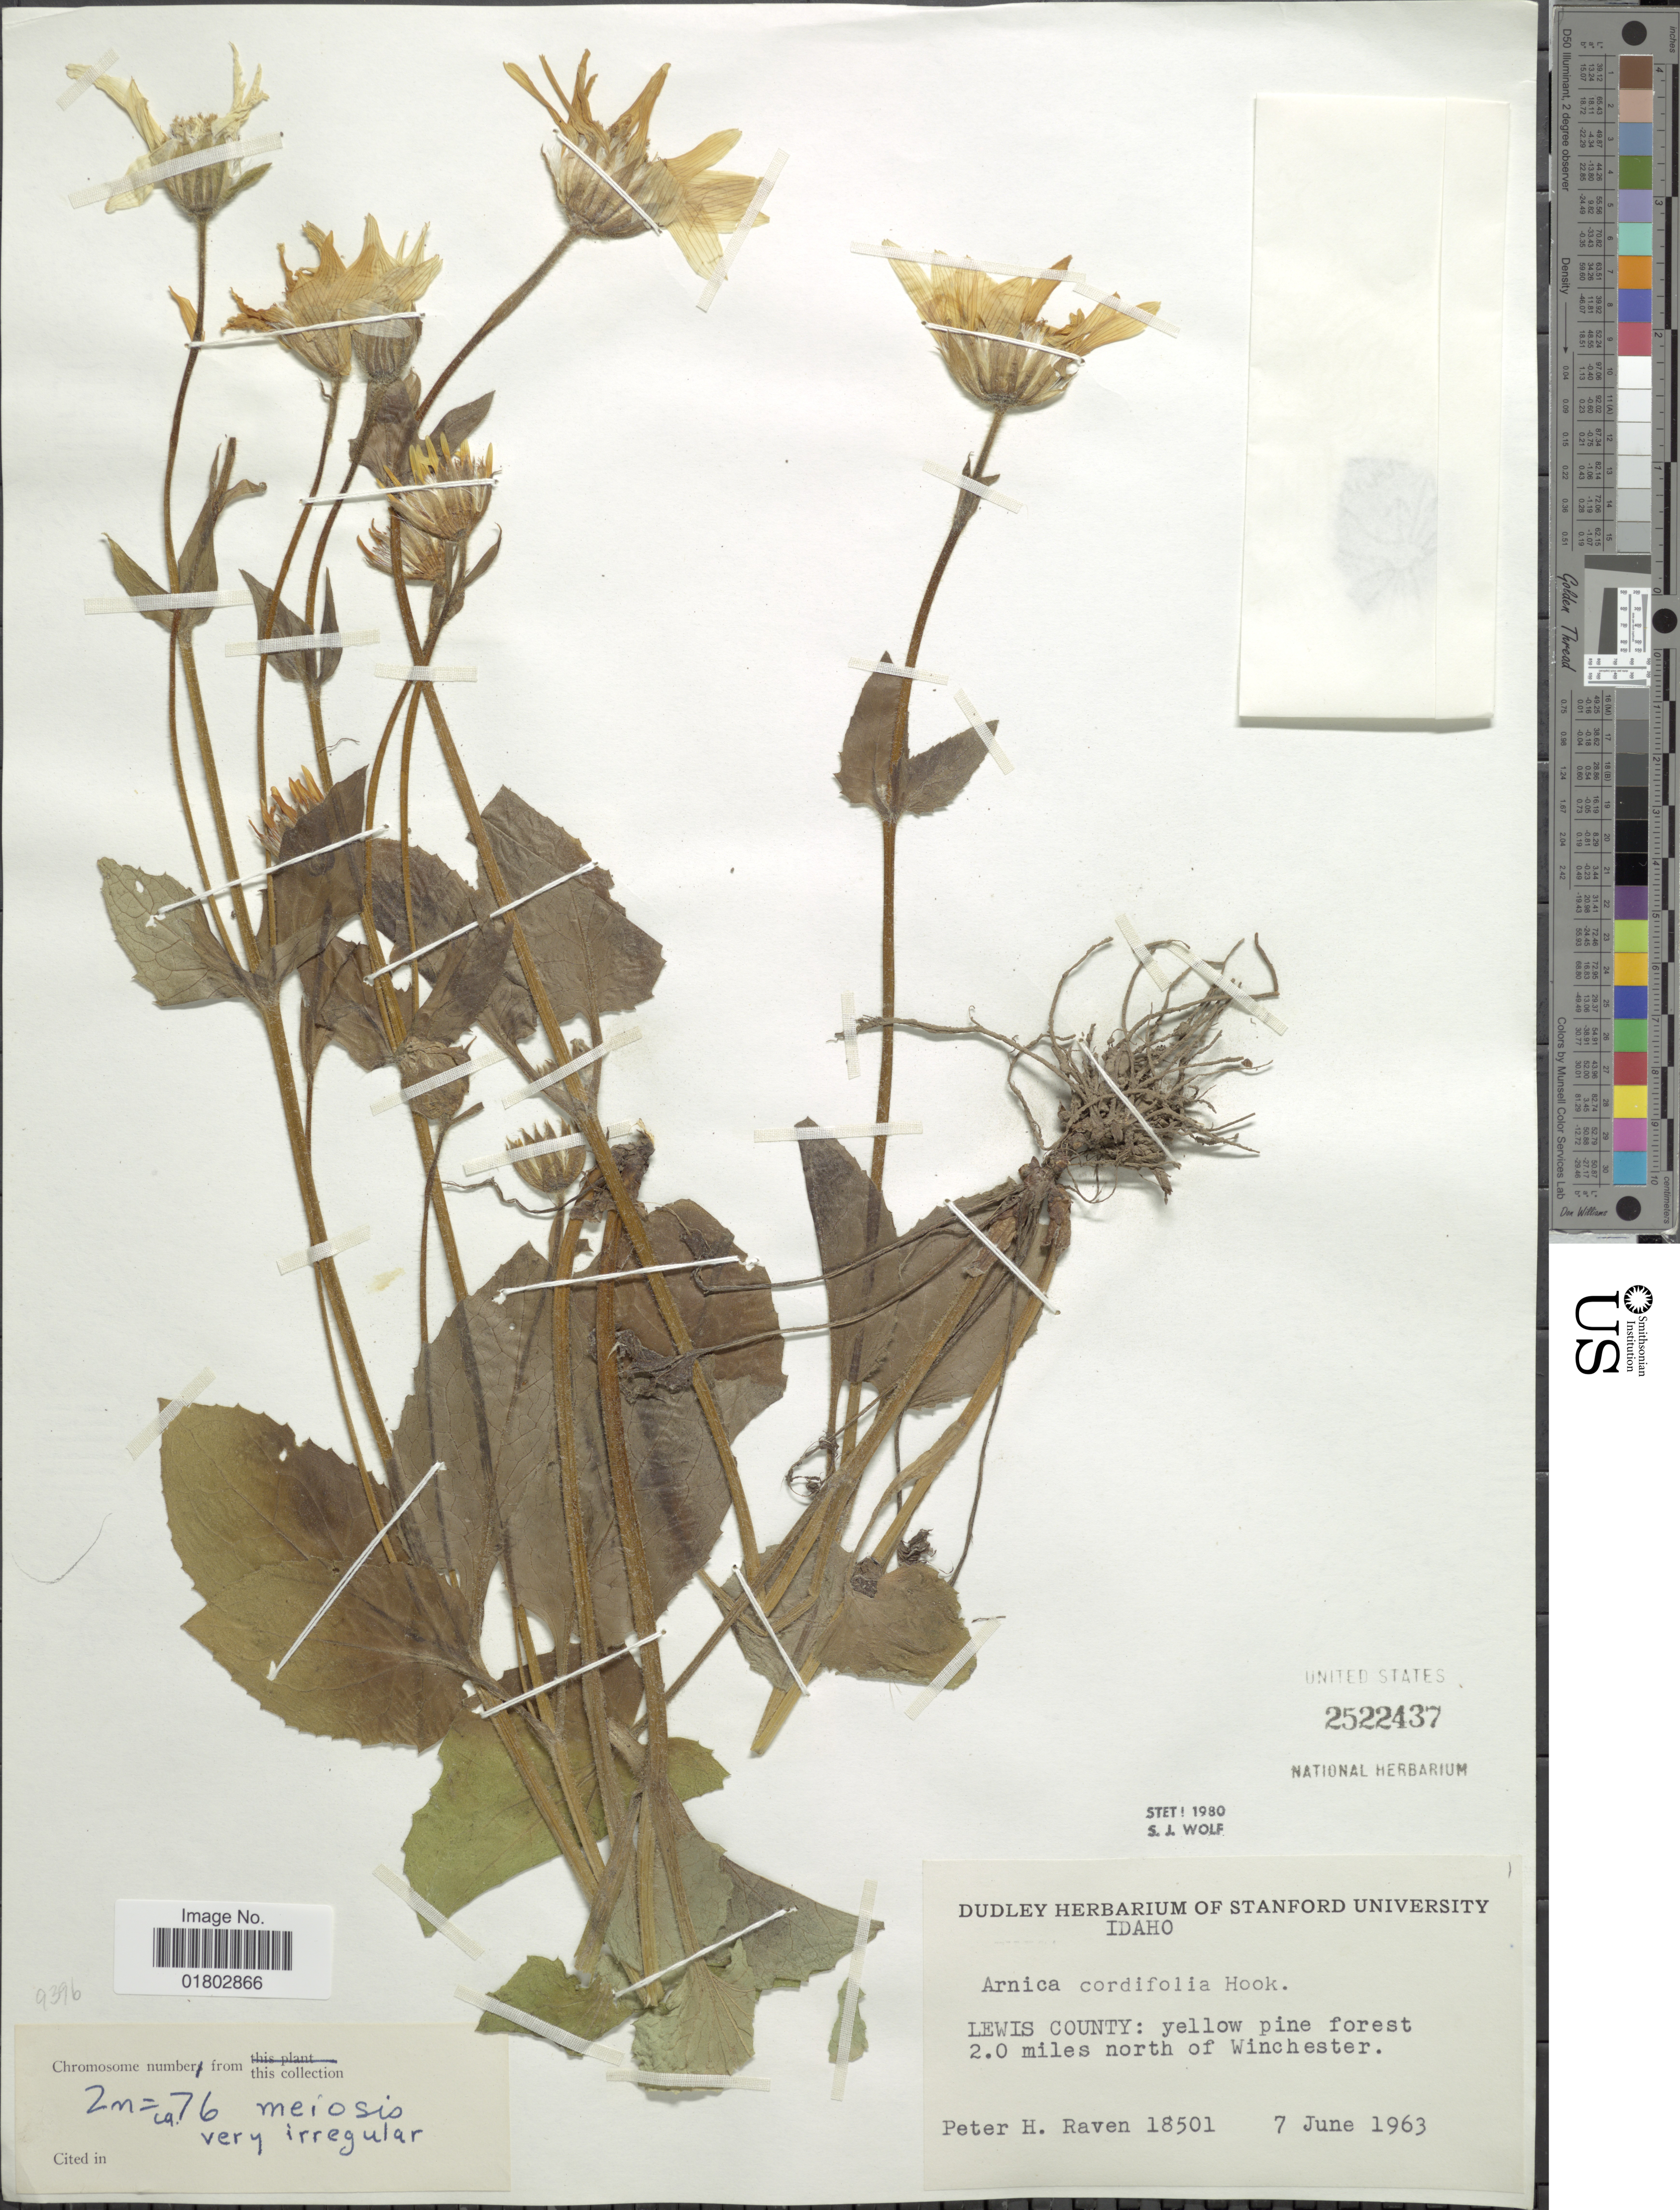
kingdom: Plantae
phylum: Tracheophyta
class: Magnoliopsida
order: Asterales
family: Asteraceae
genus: Arnica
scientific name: Arnica cordifolia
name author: Hook.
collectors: P. Raven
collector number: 18501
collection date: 1963-06-07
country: United States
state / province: Idaho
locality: Lewis County: yellow pine forest 2.0 miles north of Winchester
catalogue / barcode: US 2522437